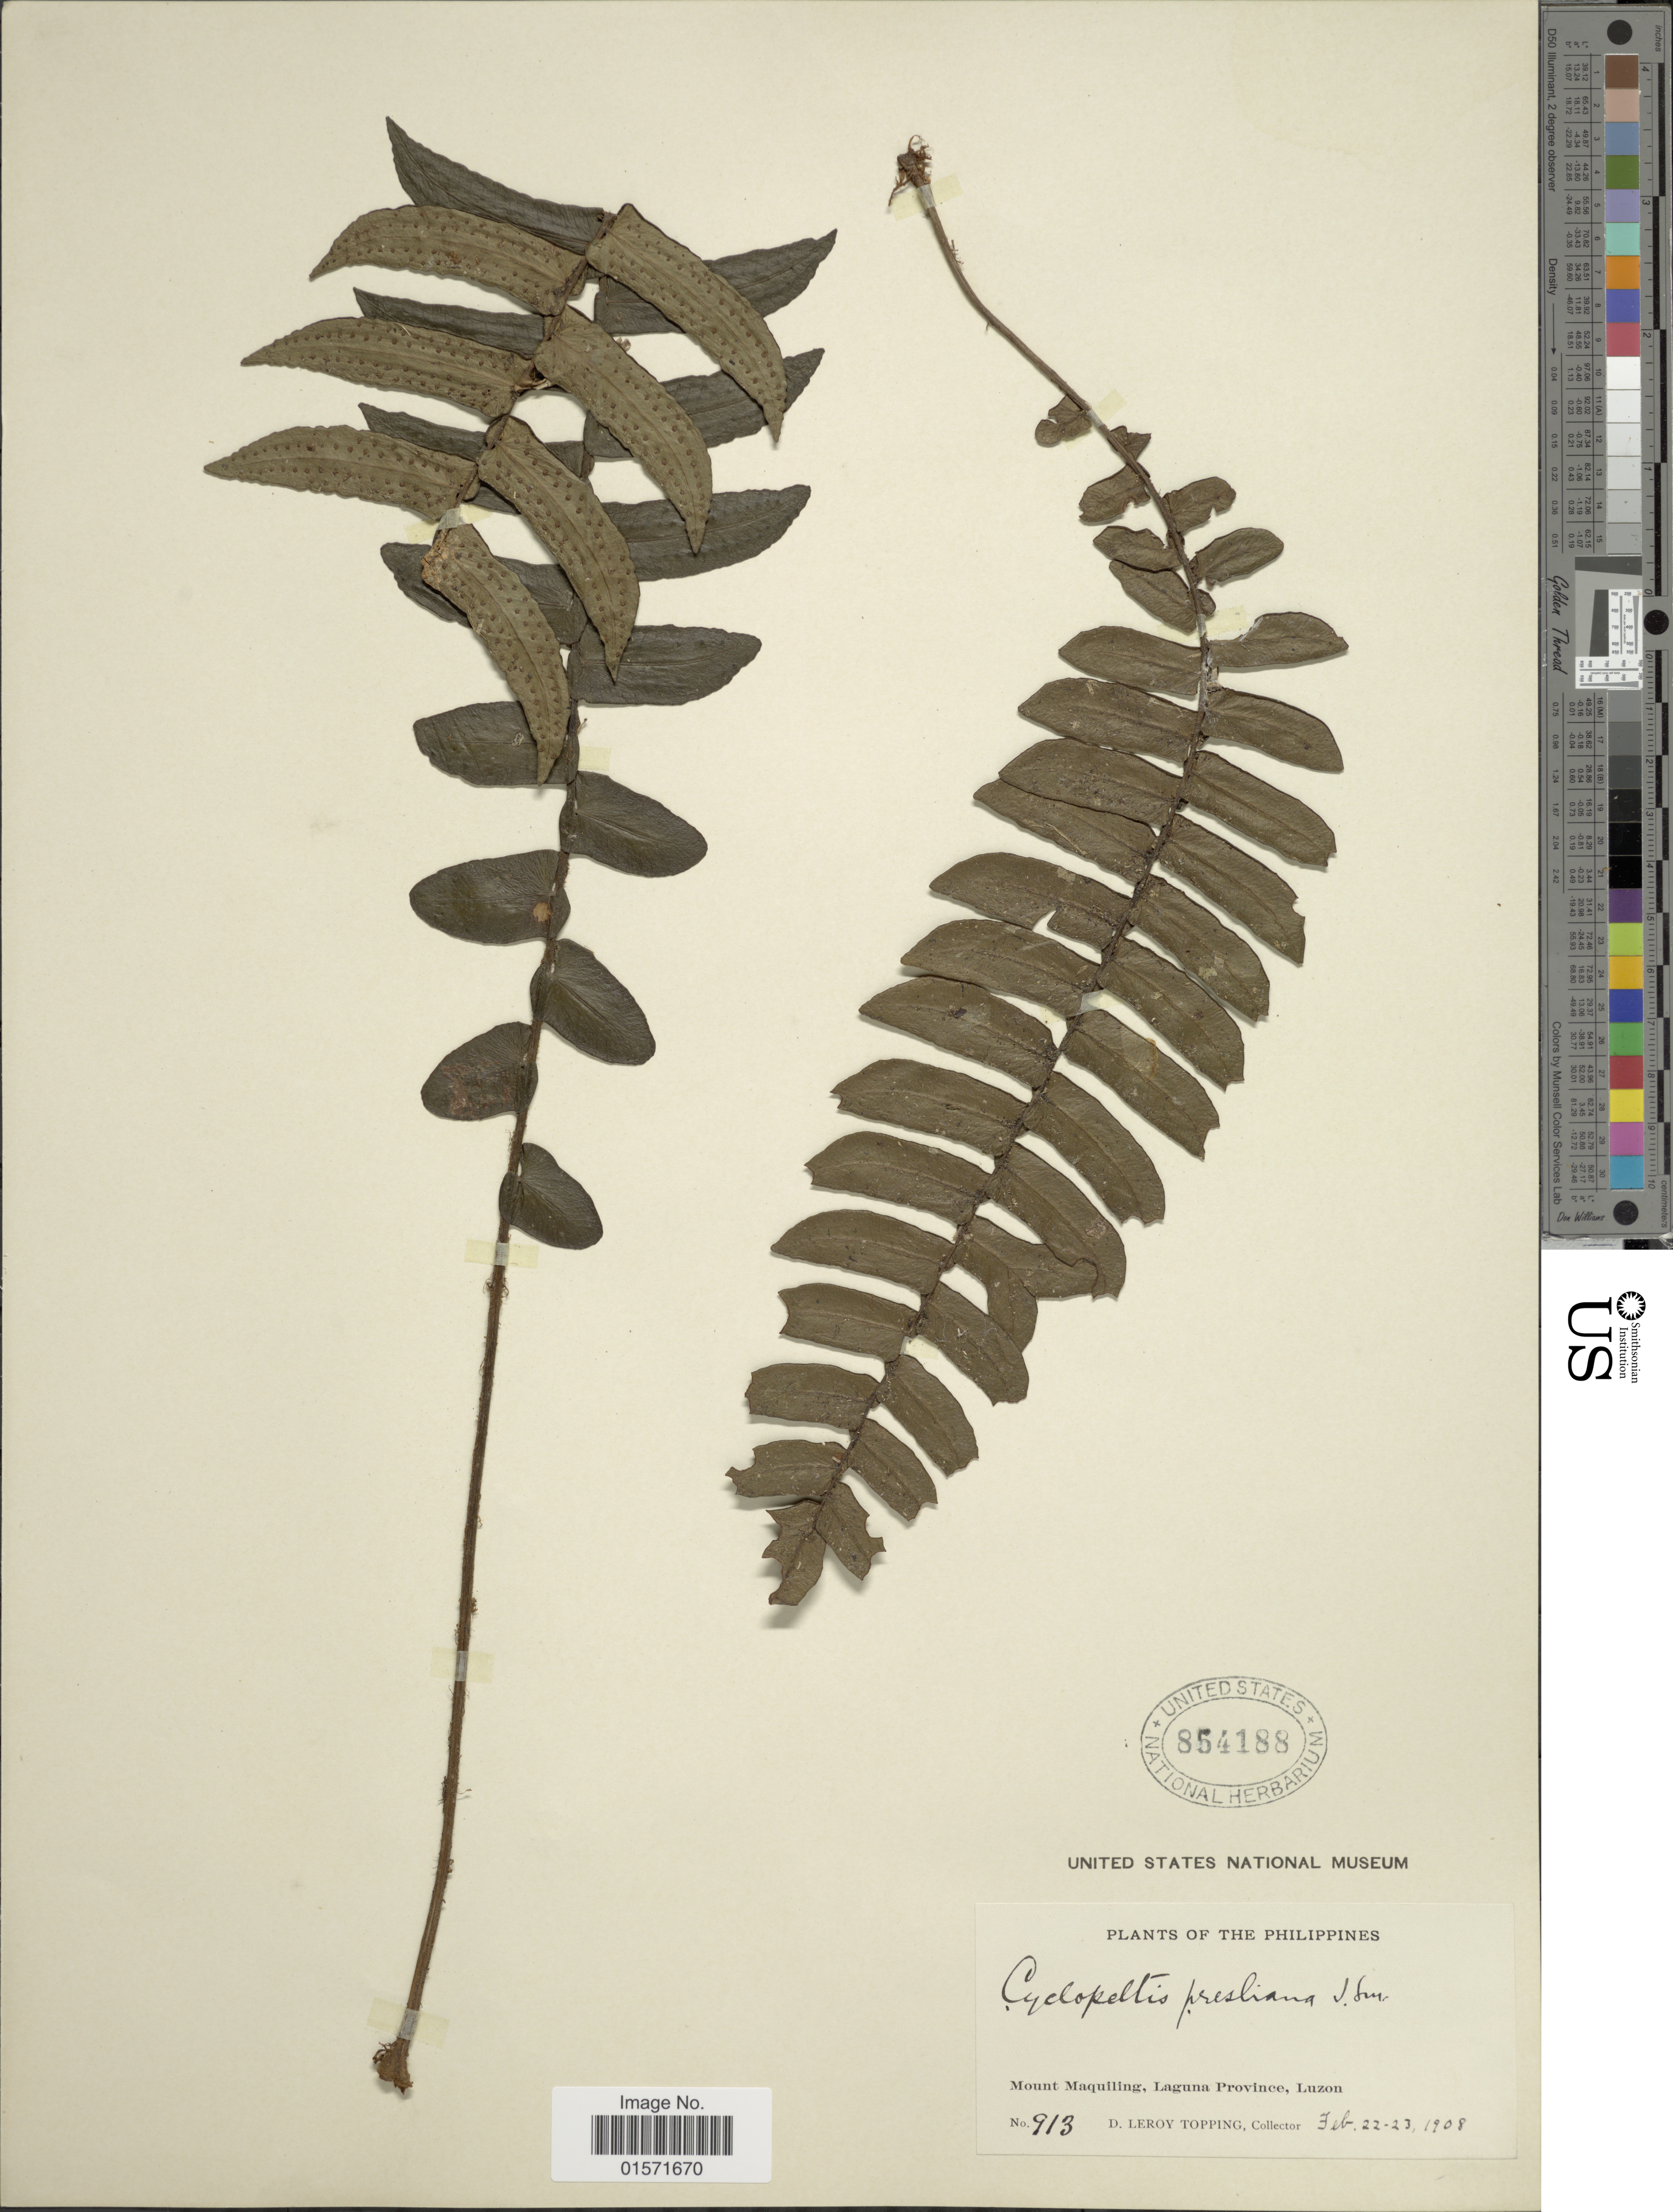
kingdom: Plantae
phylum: Tracheophyta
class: Polypodiopsida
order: Polypodiales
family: Lomariopsidaceae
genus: Cyclopeltis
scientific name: Cyclopeltis presliana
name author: (Mett.) Berkeley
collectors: Topping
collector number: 913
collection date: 1908-02-22/1908-02-23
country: Philippines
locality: Pount Maquilling, Laguna Province, Luzon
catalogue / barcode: US 854188